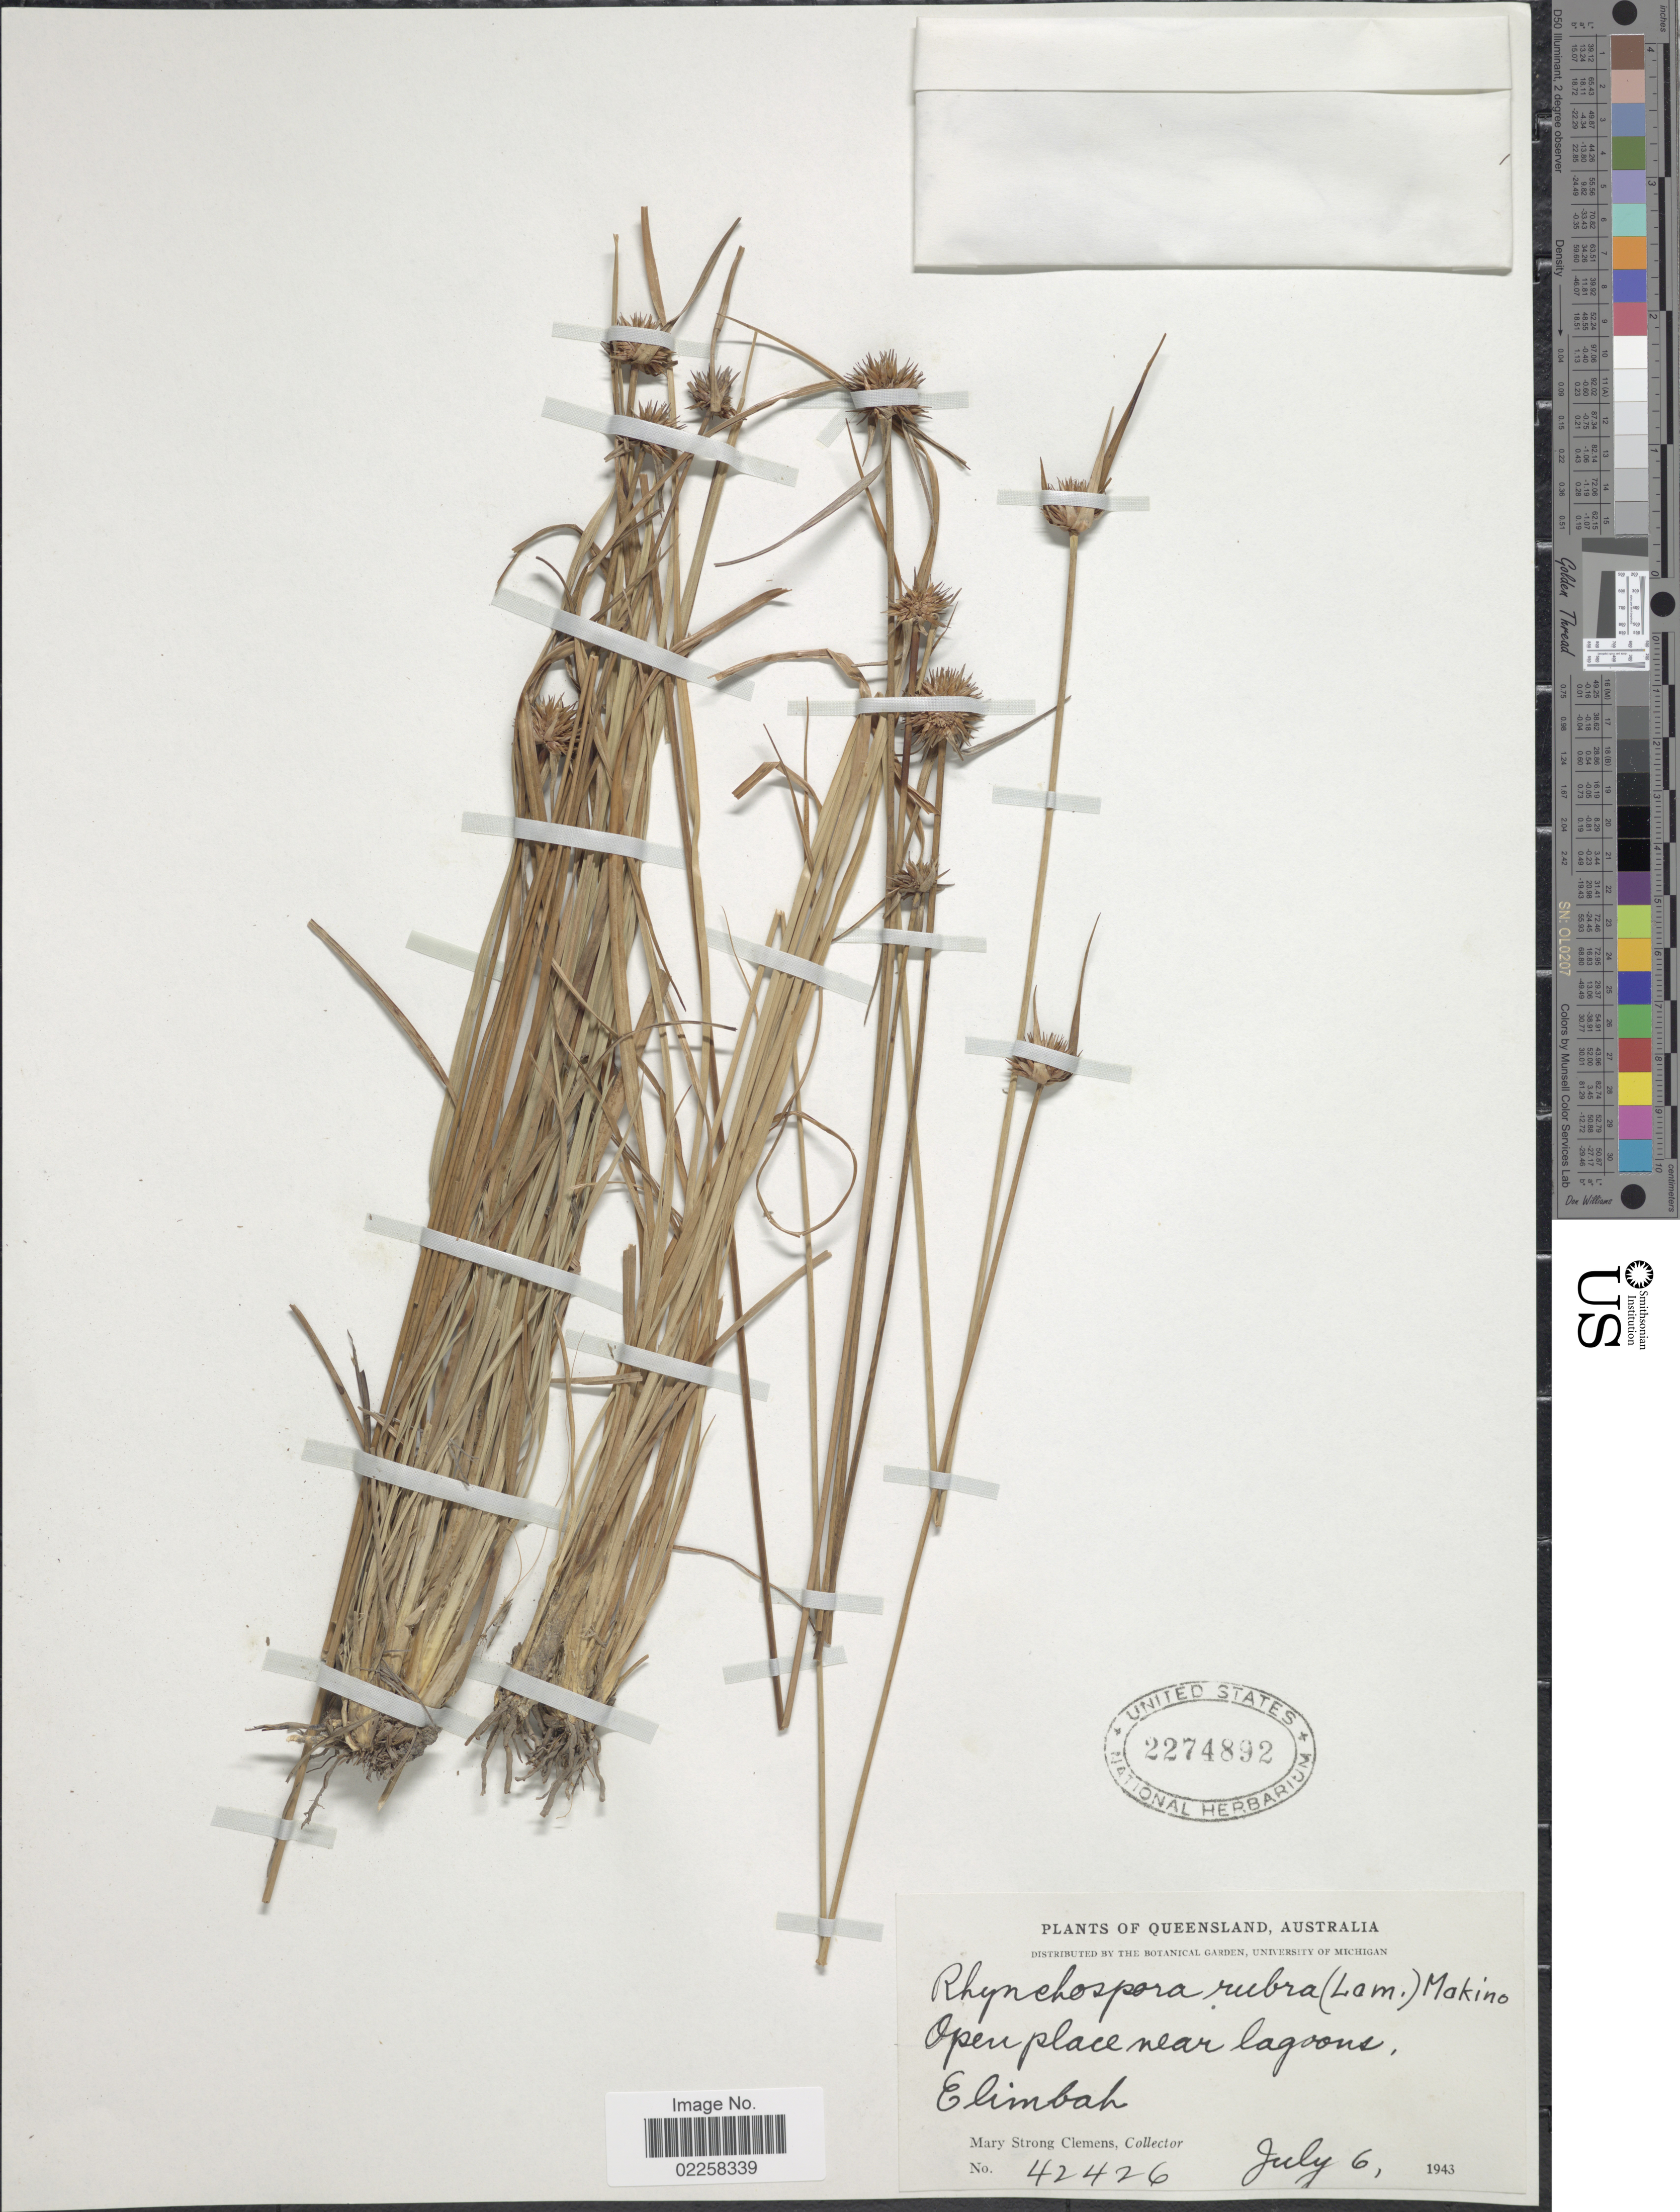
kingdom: Plantae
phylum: Tracheophyta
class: Liliopsida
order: Poales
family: Cyperaceae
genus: Rhynchospora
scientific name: Rhynchospora rubra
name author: (Lour.) Makino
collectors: M. S. Clemens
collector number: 42426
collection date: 1943-07-06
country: Australia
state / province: Queensland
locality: Open place near lagoons, Elimbah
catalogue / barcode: US 2274892